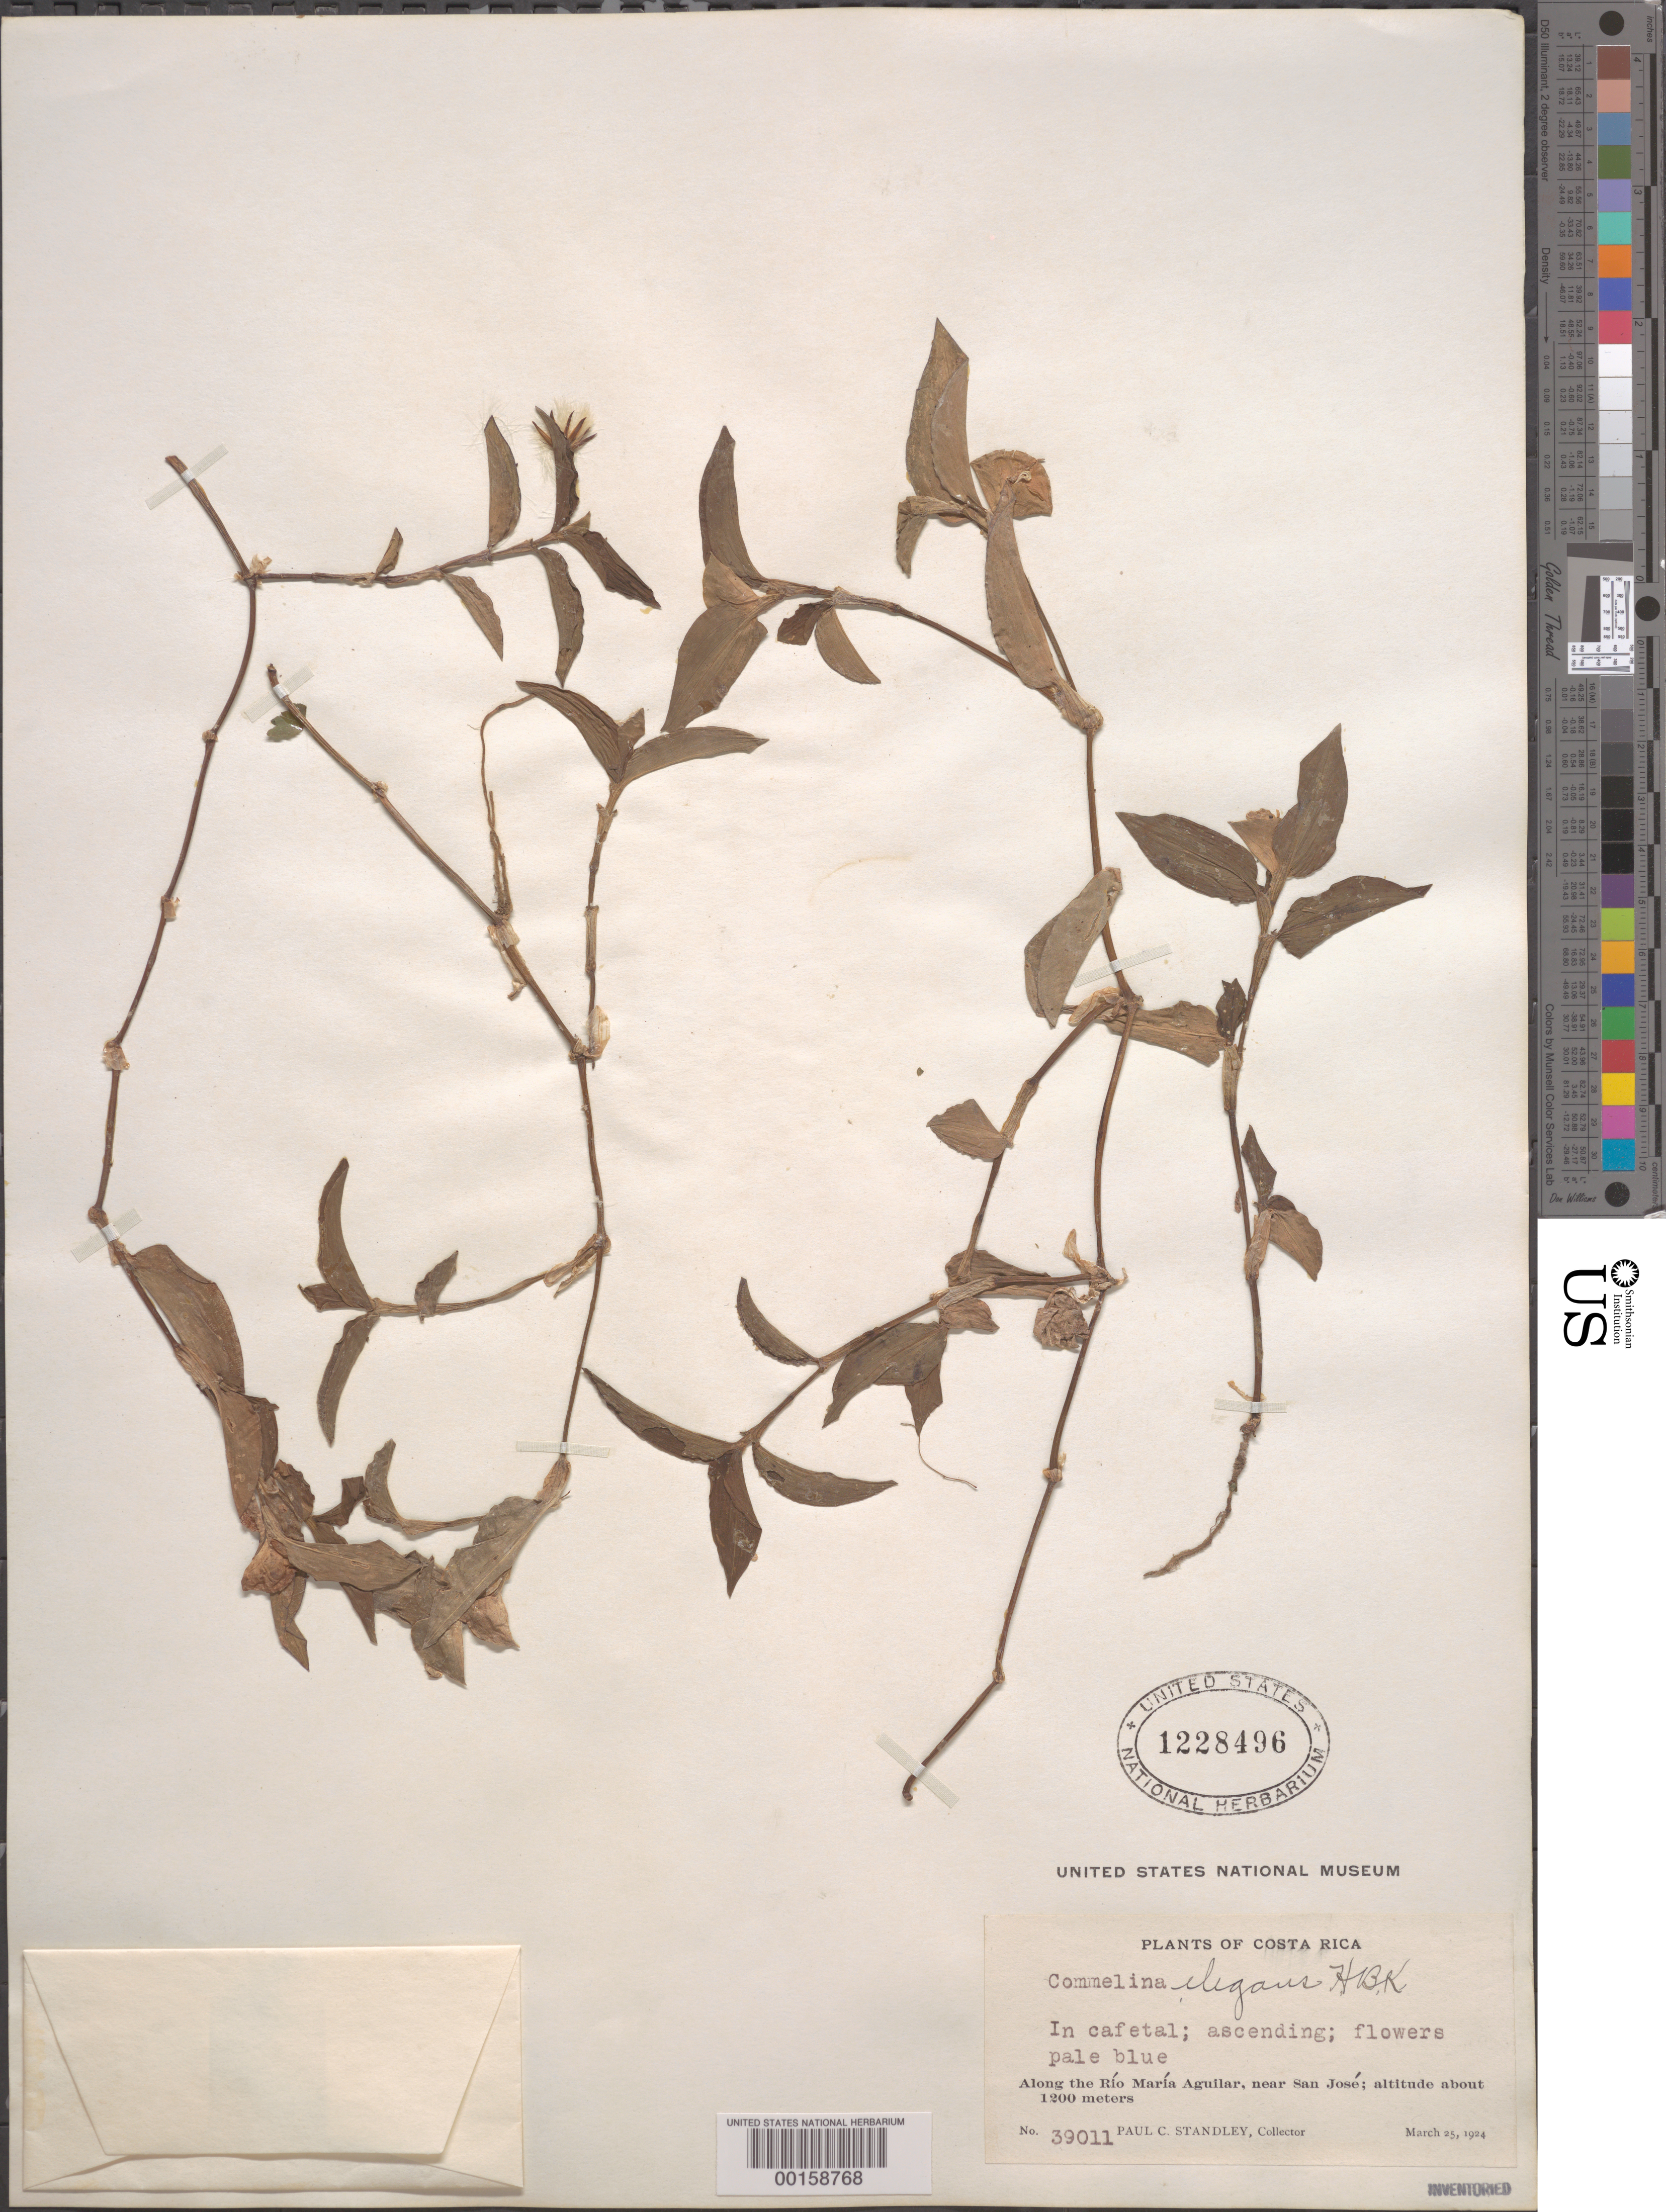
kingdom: Plantae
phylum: Tracheophyta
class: Liliopsida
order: Commelinales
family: Commelinaceae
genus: Commelina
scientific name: Commelina erecta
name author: L.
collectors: P. C. Standley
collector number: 39011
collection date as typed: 25 Mar 1924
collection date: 1924-03-25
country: Costa Rica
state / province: San José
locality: Along the rio maria anguilar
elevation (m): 1200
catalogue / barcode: US 1228496